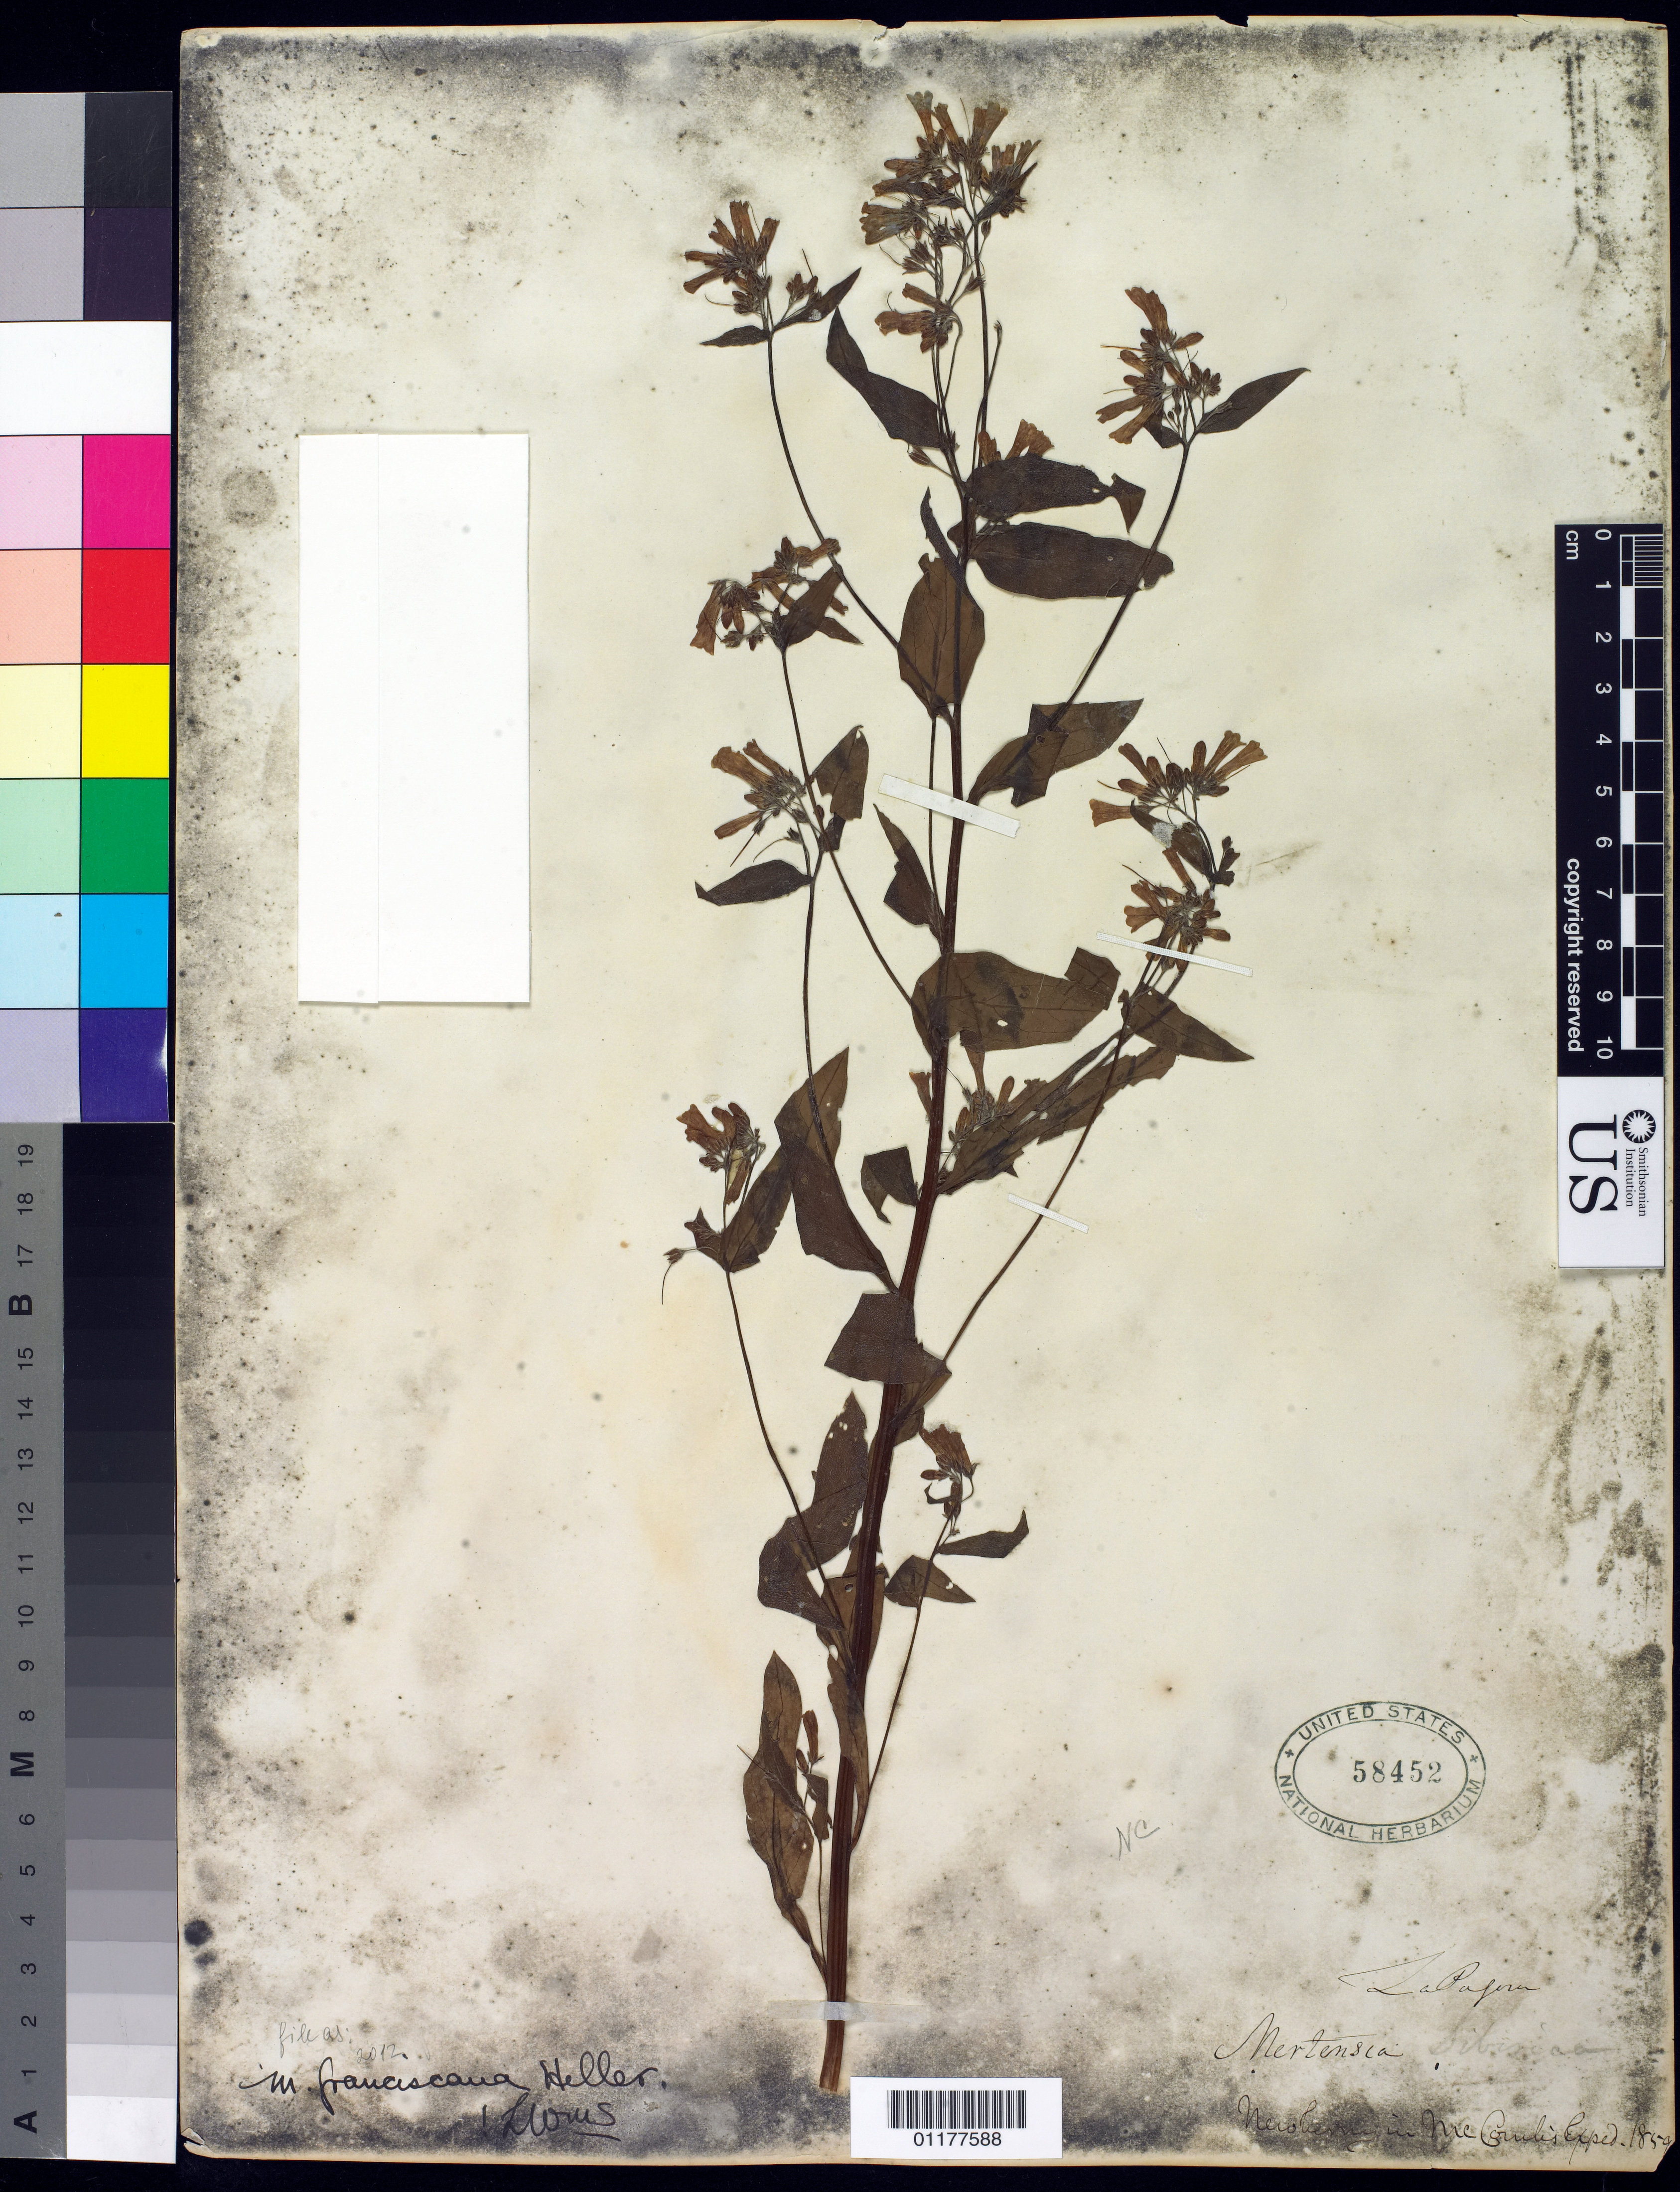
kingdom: Plantae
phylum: Tracheophyta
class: Magnoliopsida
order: Boraginales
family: Boraginaceae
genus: Mertensia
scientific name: Mertensia franciscana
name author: A. Heller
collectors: Newberry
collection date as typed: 1859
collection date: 1859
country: United States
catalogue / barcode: US 58452